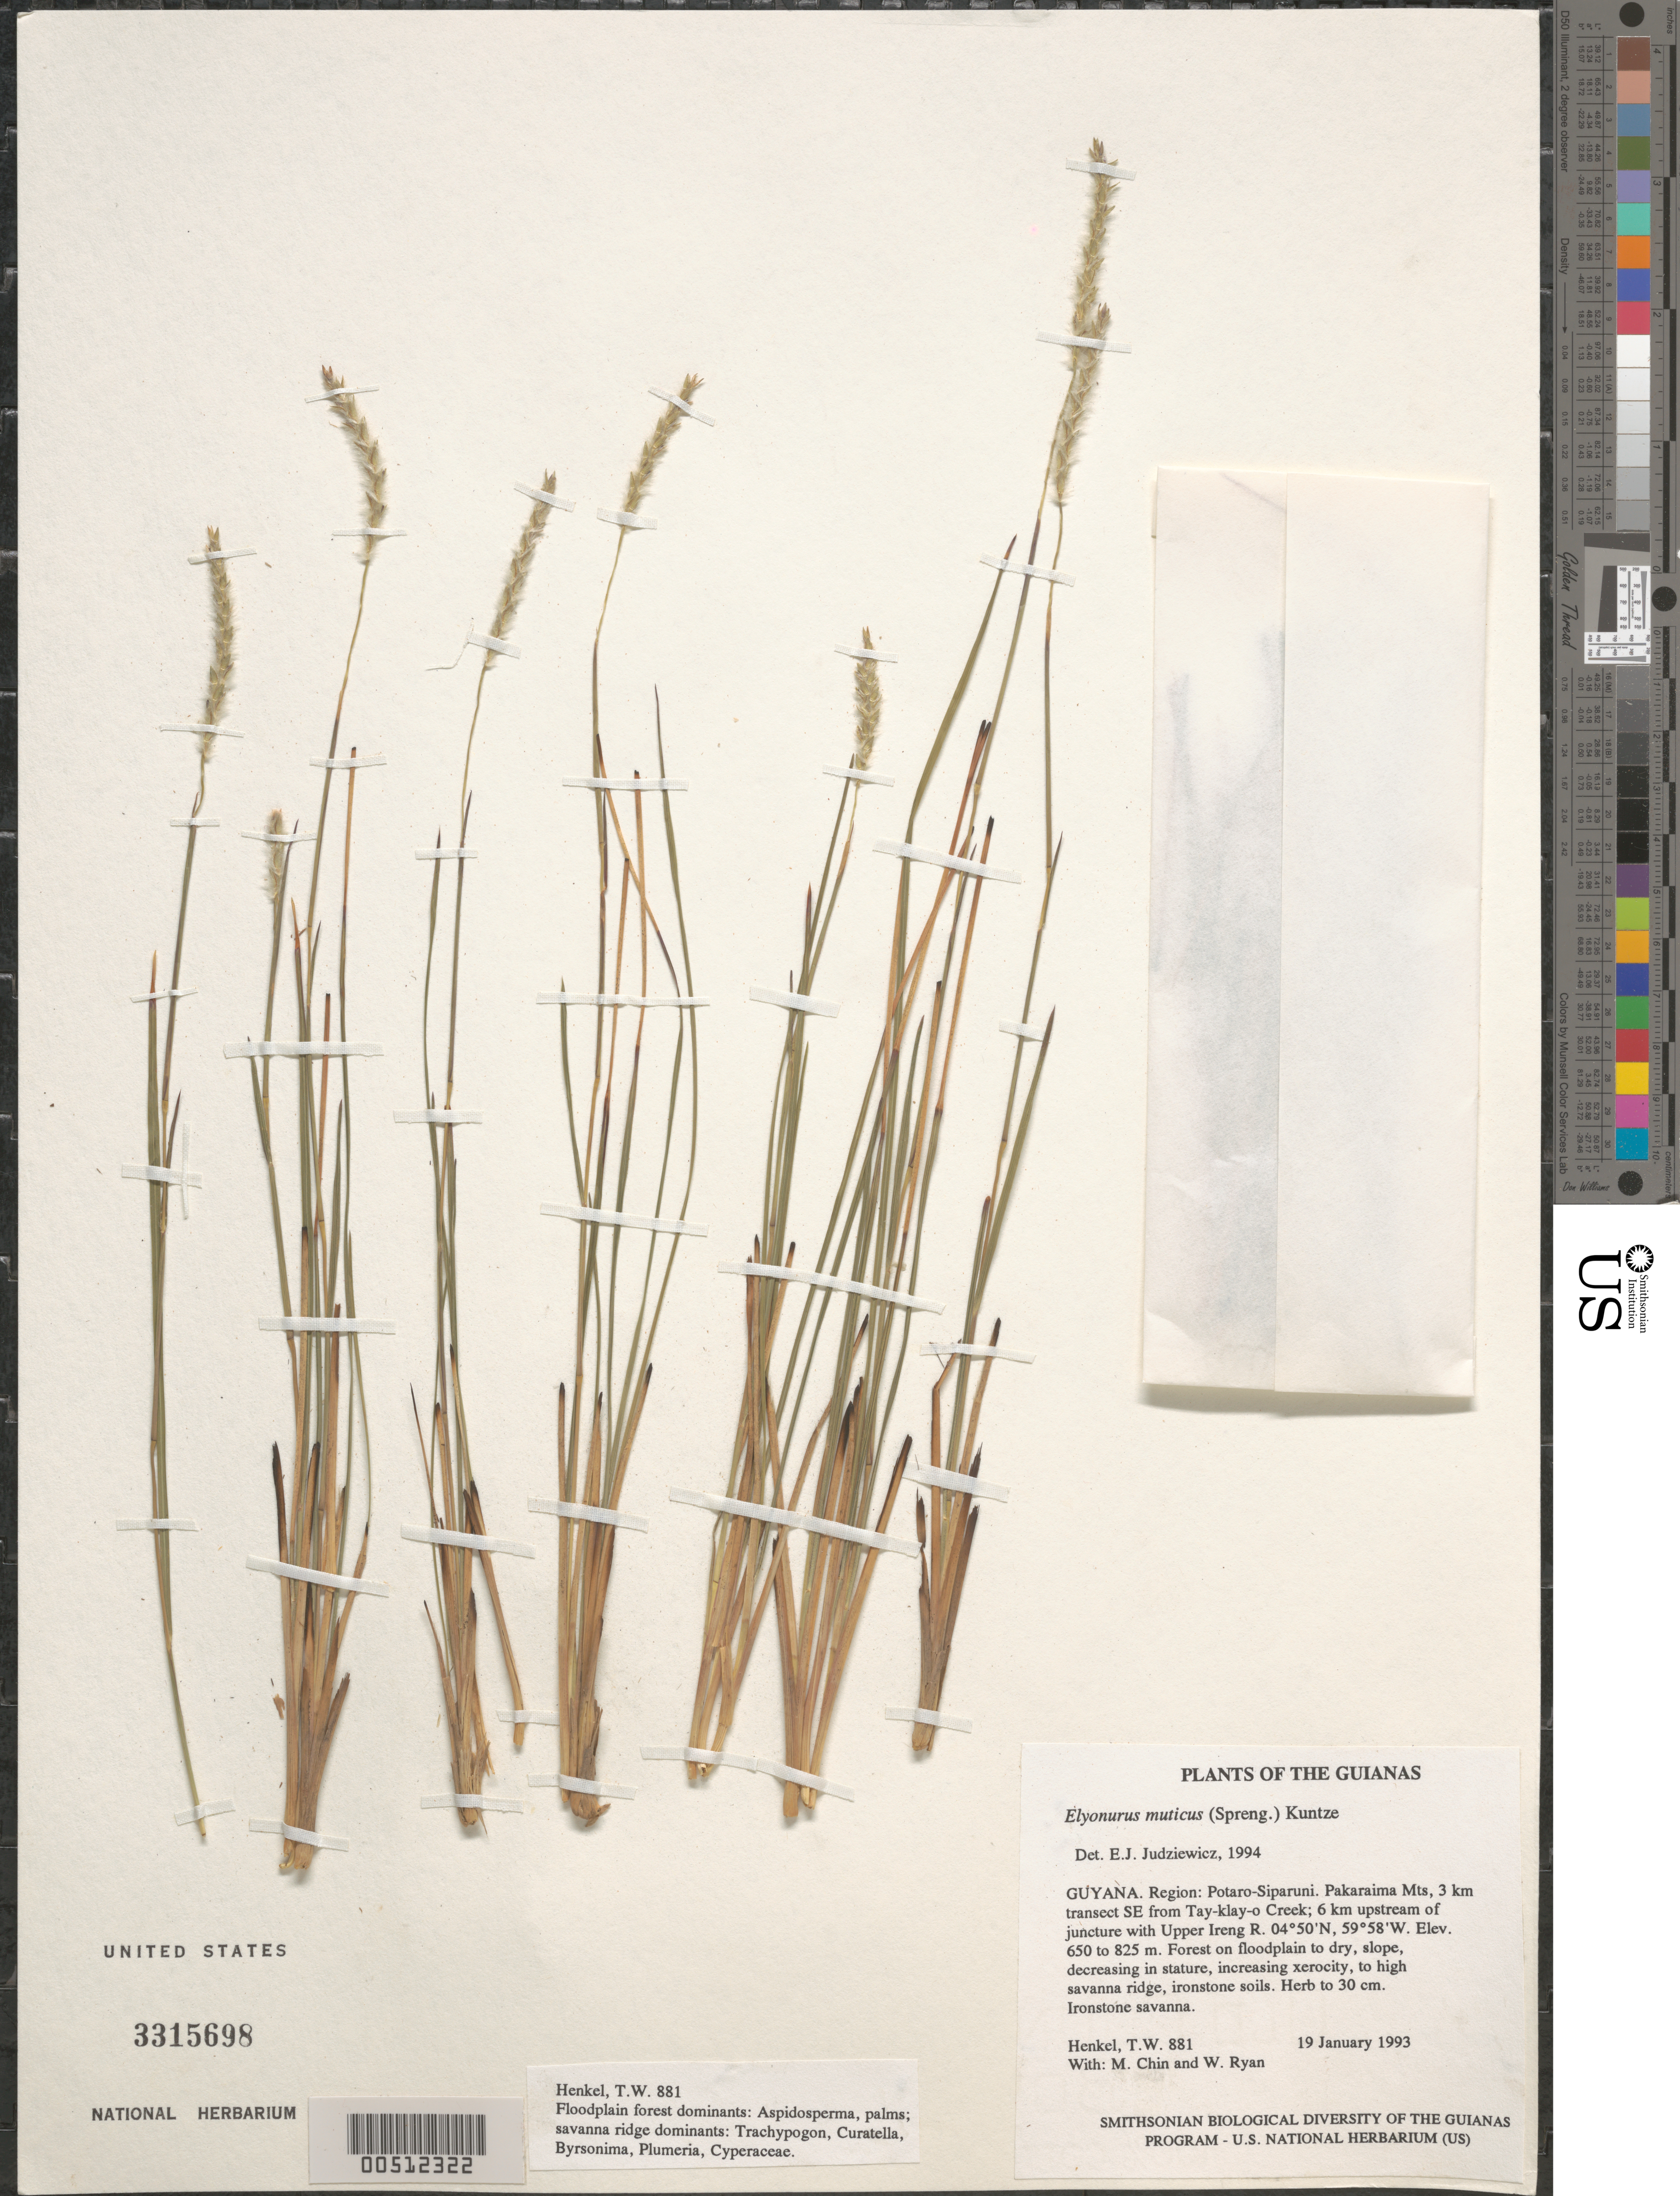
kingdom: Plantae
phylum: Tracheophyta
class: Liliopsida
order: Poales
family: Poaceae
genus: Elionurus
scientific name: Elionurus muticus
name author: (Spreng.) Kuntze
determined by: Judziewicz, E. J.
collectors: T. Henkel, M. Chin & W. Ryan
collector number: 881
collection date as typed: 19 January 1993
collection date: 1993-01-19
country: Guyana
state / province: Potaro-Siparuni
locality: Pakaraima Mts, 3 km transect SE from Tay-klay-o Creek; 6 km upstream of juncture with Upper Ireng R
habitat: Forest on floodplain to dry, slope, decreasing in stature, increasing xerocity, to high savanna ridge, ironstone soils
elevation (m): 650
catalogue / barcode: US 3315698